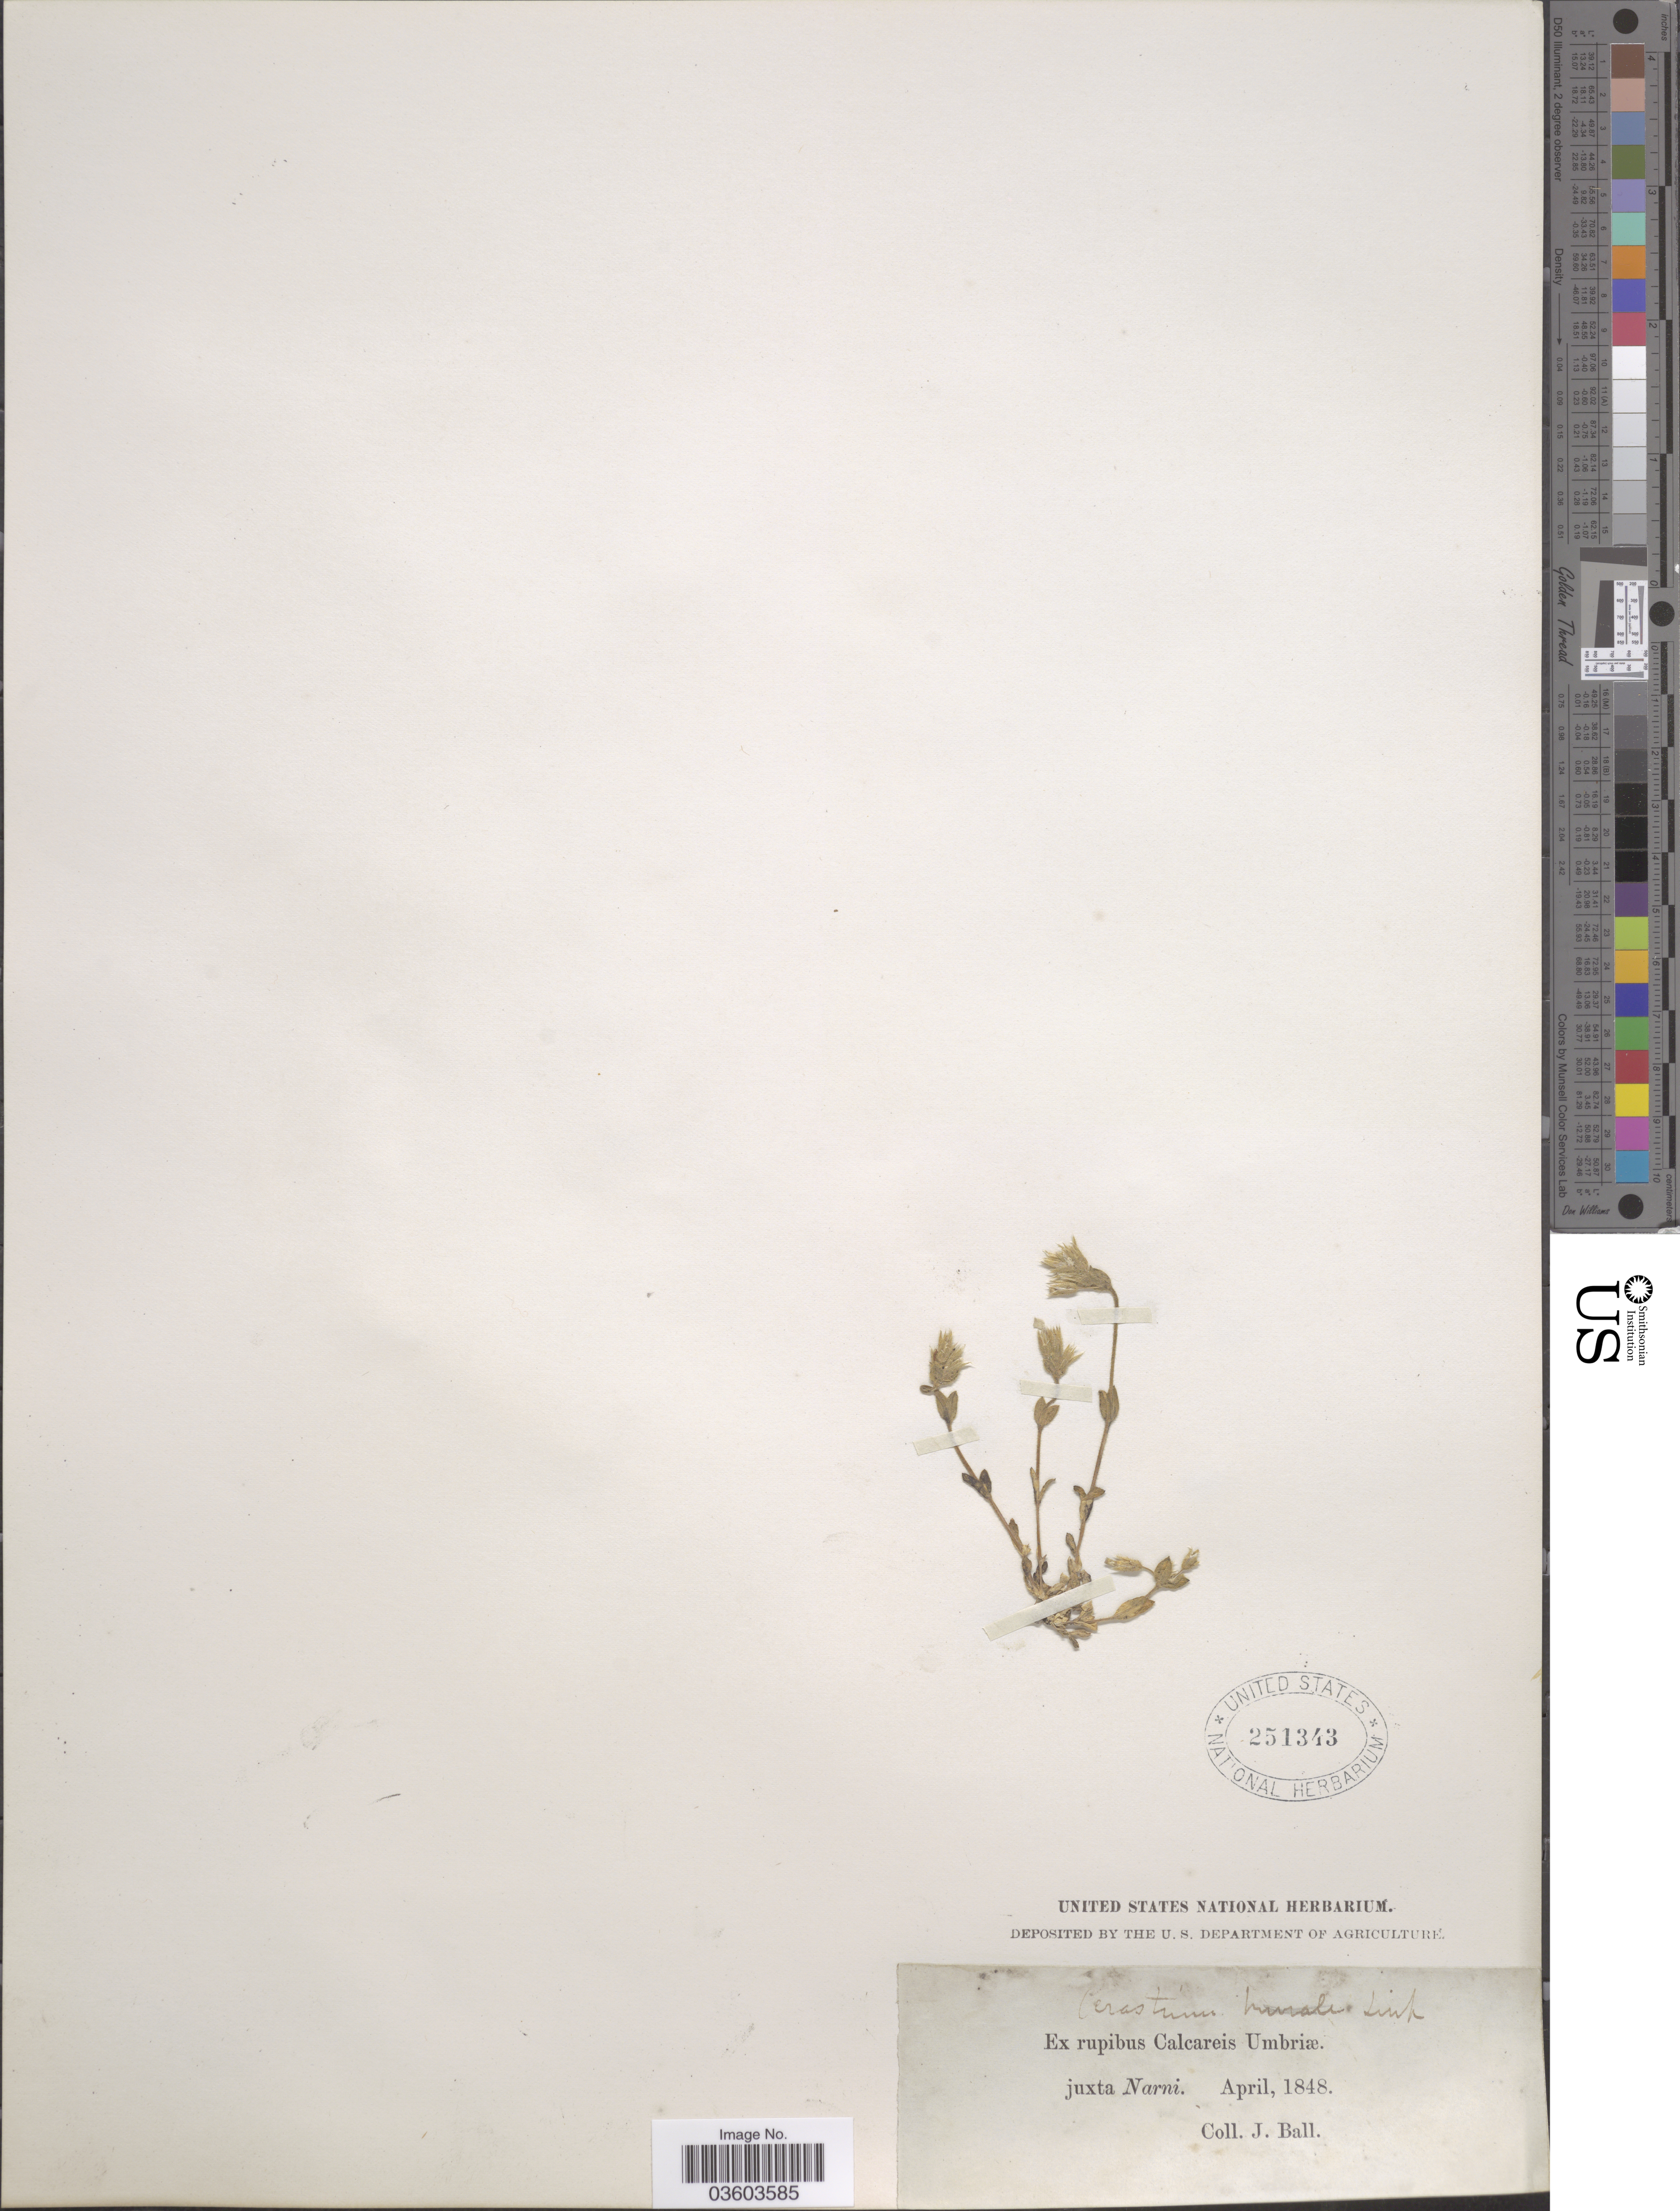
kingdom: Plantae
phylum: Tracheophyta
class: Magnoliopsida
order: Caryophyllales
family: Caryophyllaceae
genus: Cerastium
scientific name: Cerastium sp.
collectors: J. Ball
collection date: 1848-04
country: Italy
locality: Ex rupibus Calcareis Umbriæ juxta Narni.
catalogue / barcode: US 251343